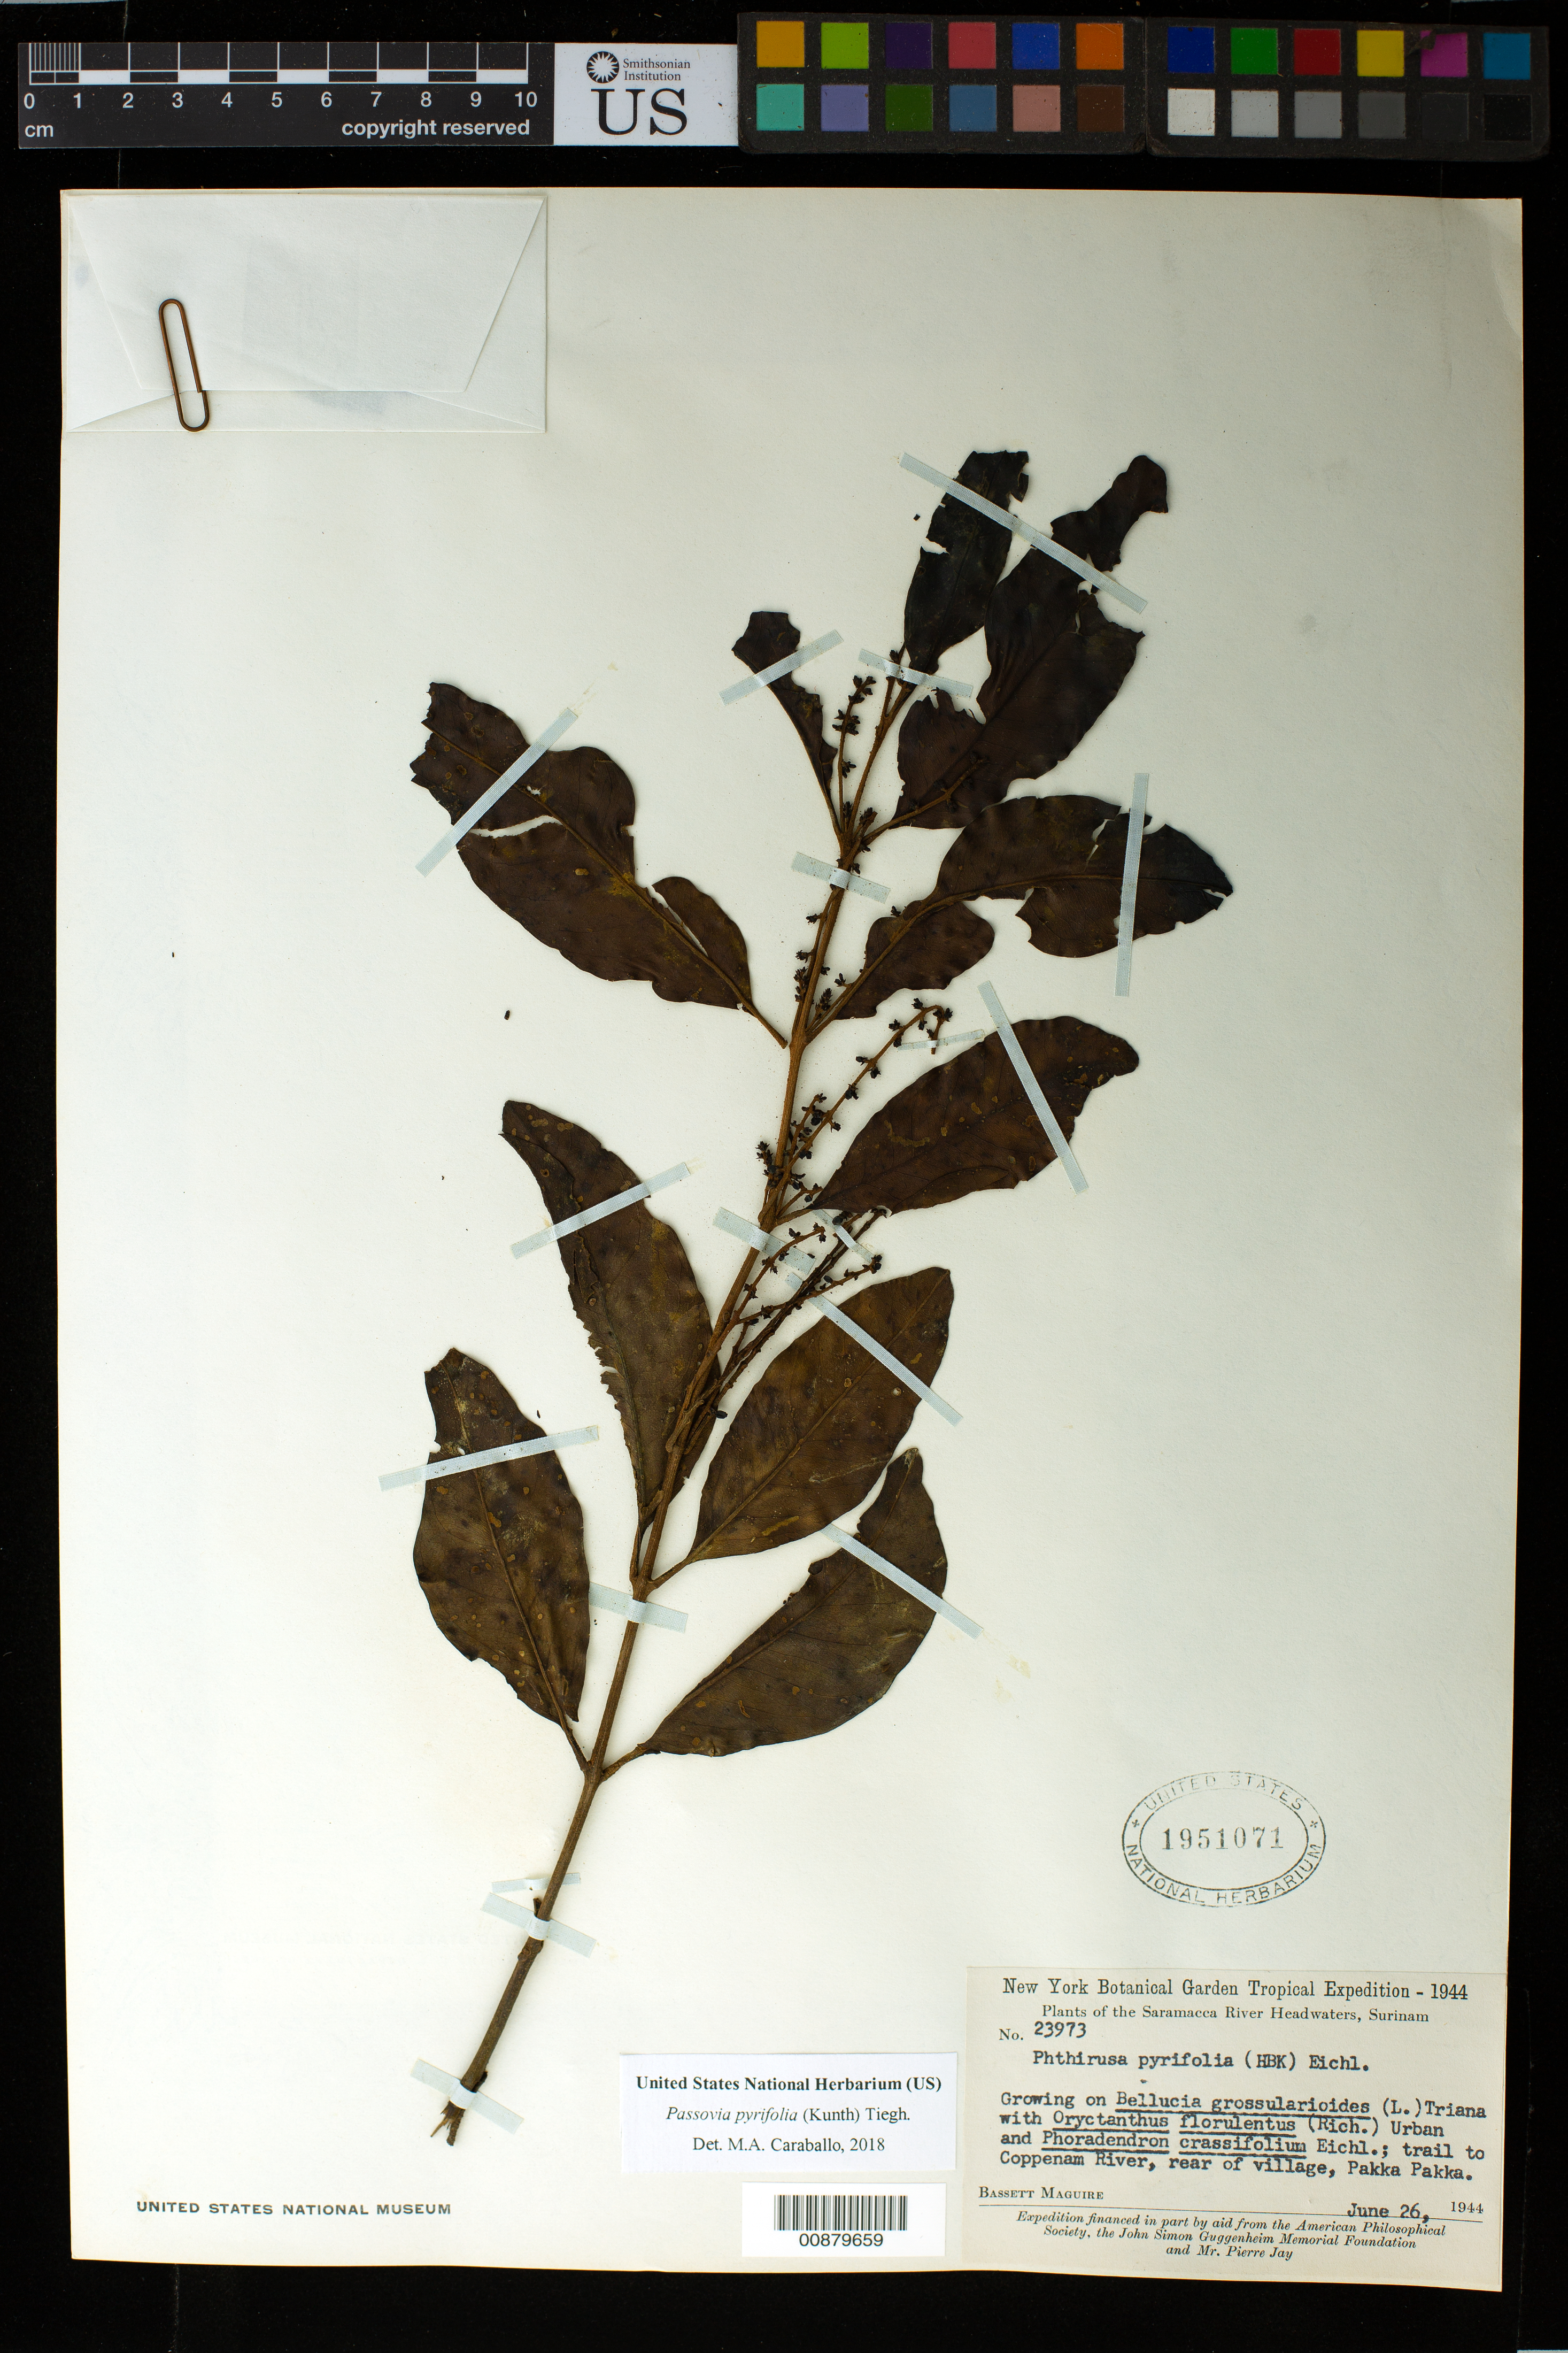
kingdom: Plantae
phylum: Tracheophyta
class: Magnoliopsida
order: Santalales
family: Loranthaceae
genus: Passovia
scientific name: Passovia pyrifolia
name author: (Kunth) Tiegh.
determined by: Caraballo-Ortiz, Marcos A., (MISS), University of Mississippi (UNITED STATES)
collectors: B. Maguire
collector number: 23973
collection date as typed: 26-Jun-44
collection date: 1944-06-26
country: Suriname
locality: Pakka Pakka village, to rear of, Saramacca River headwaters, trail to Coppenam River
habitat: Growing on Bellucia grossularioides (L.) Triana with Oryctanthus florulentus (Rich.) Urban and Phoradendron crassifolium Eichler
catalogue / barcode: US 1951071